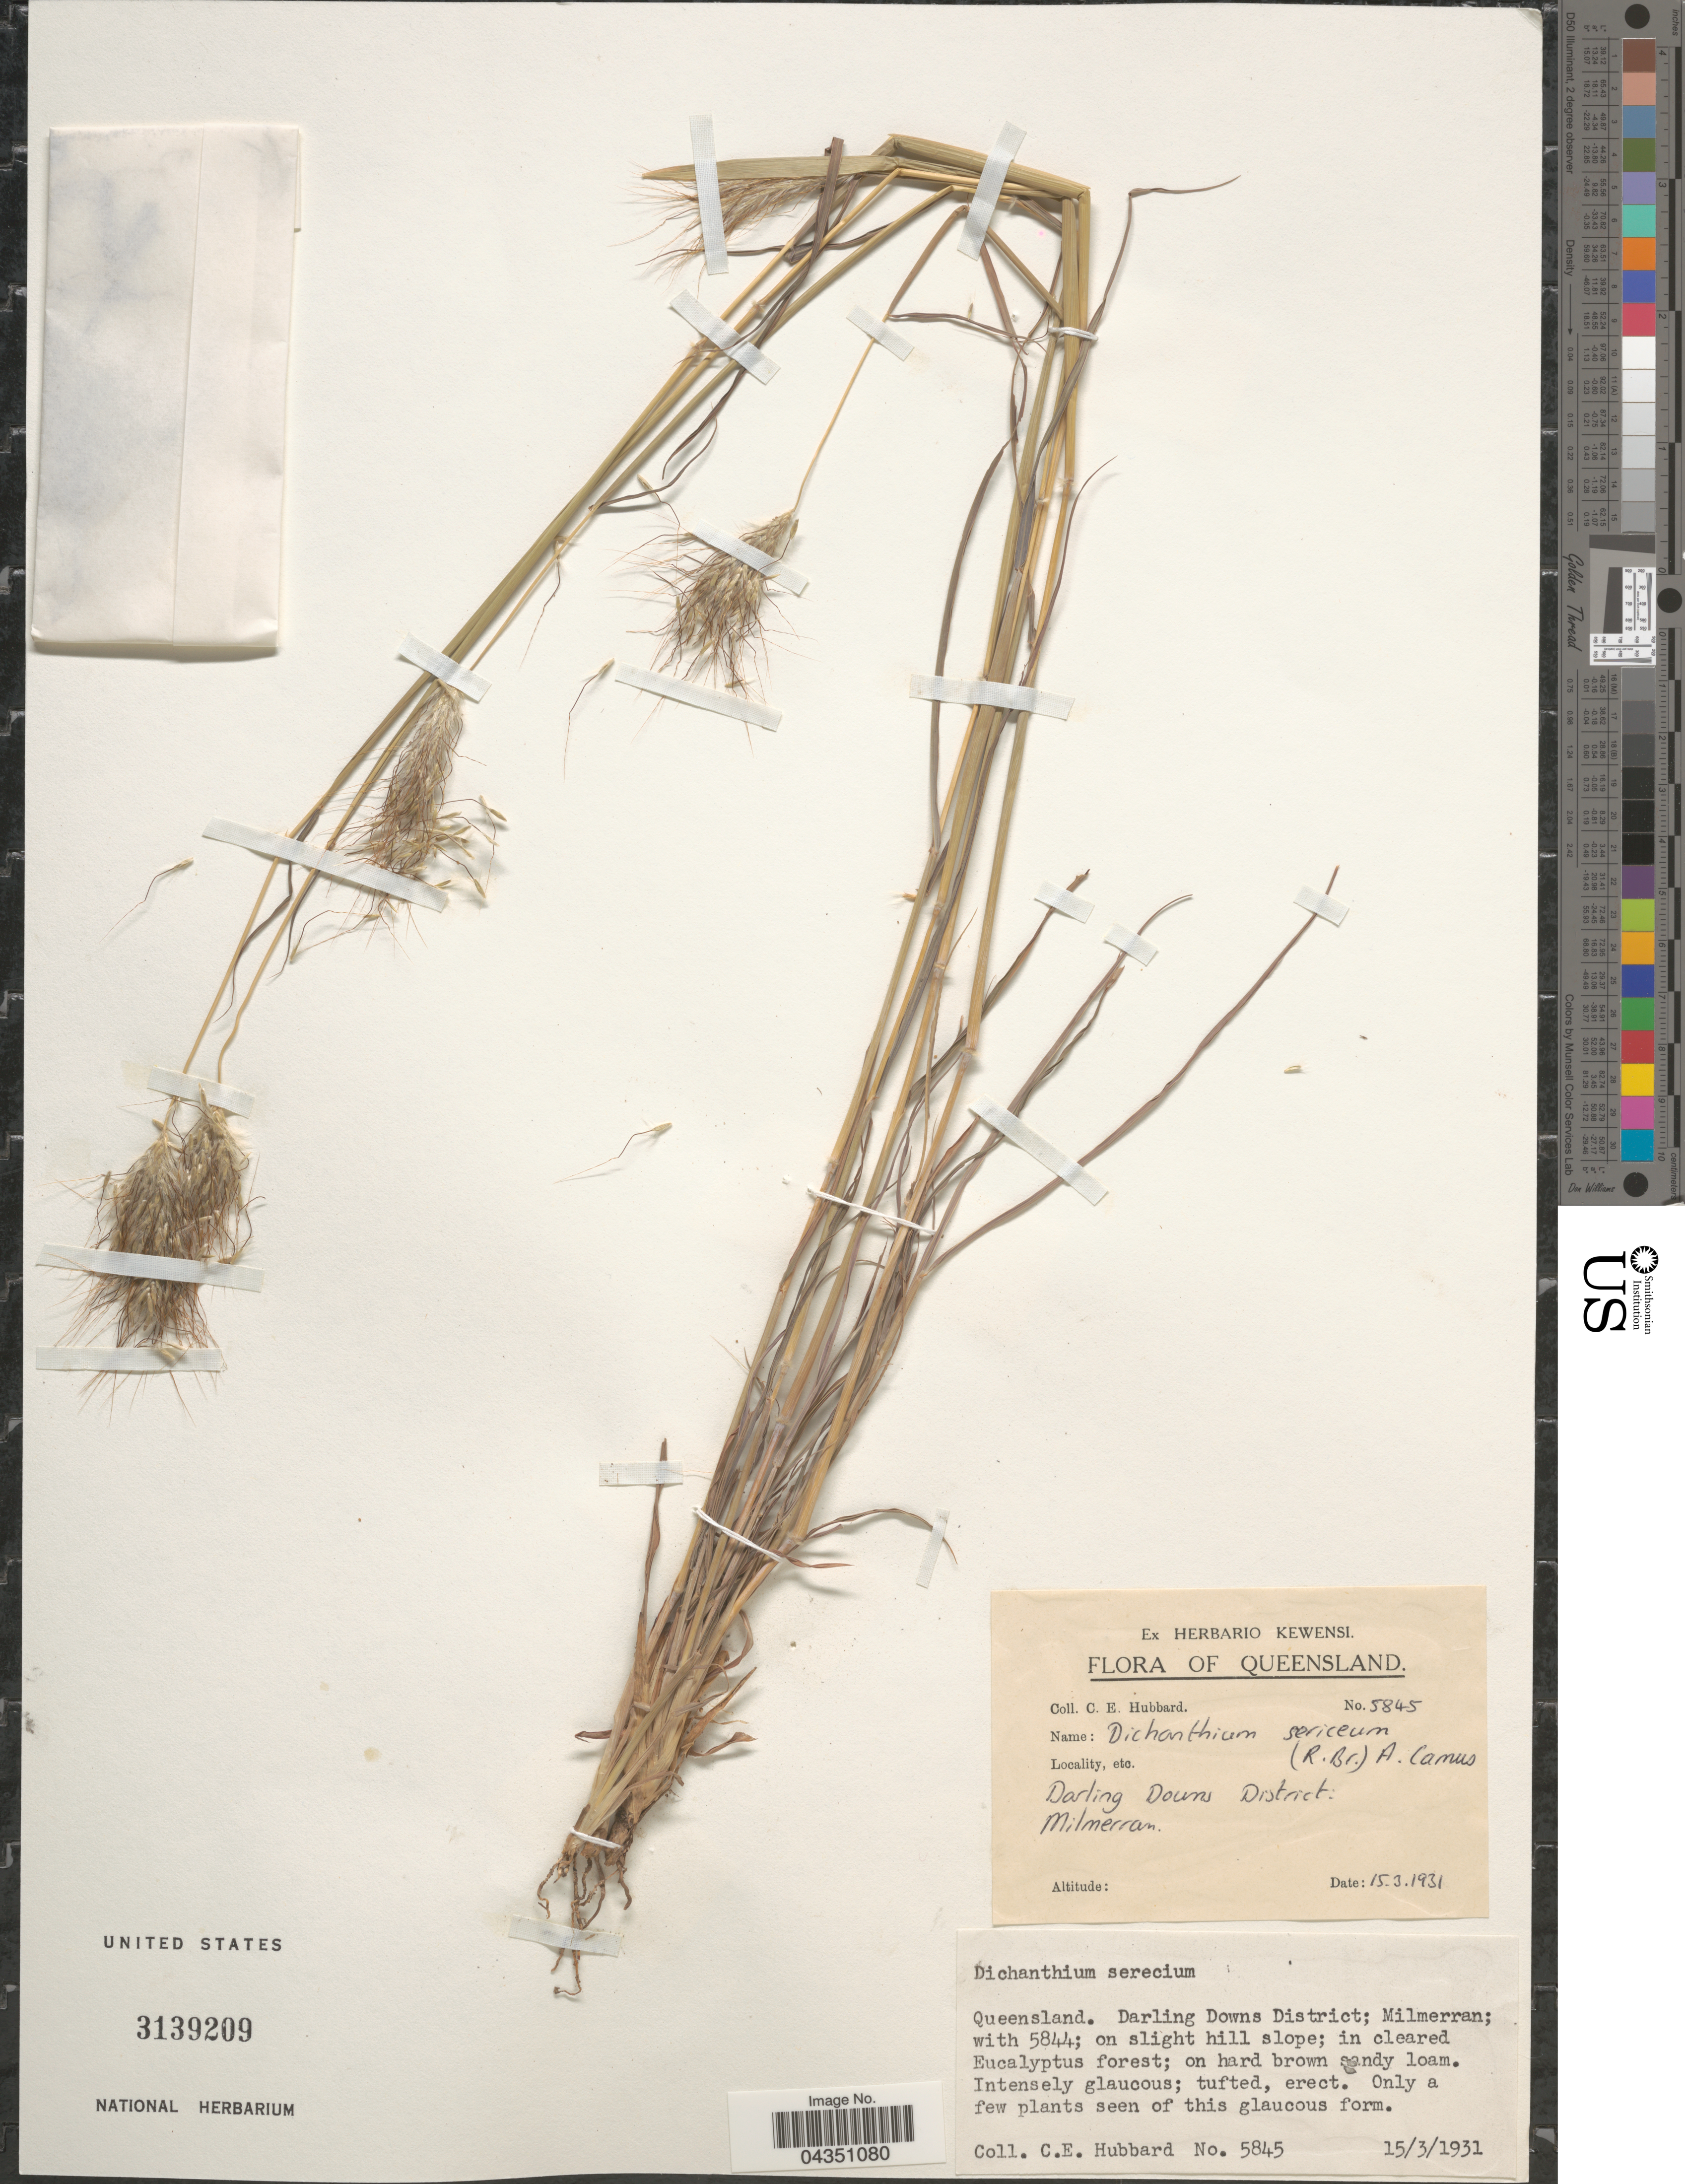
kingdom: Plantae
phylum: Tracheophyta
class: Liliopsida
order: Poales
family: Poaceae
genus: Dichanthium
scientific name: Dichanthium sericeum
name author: (R. Br.) A. Camus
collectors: C. E. Hubbard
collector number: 5845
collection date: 1931-03-15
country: Australia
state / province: Queensland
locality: Darling Downs District: Milmerran.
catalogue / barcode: US 3139209